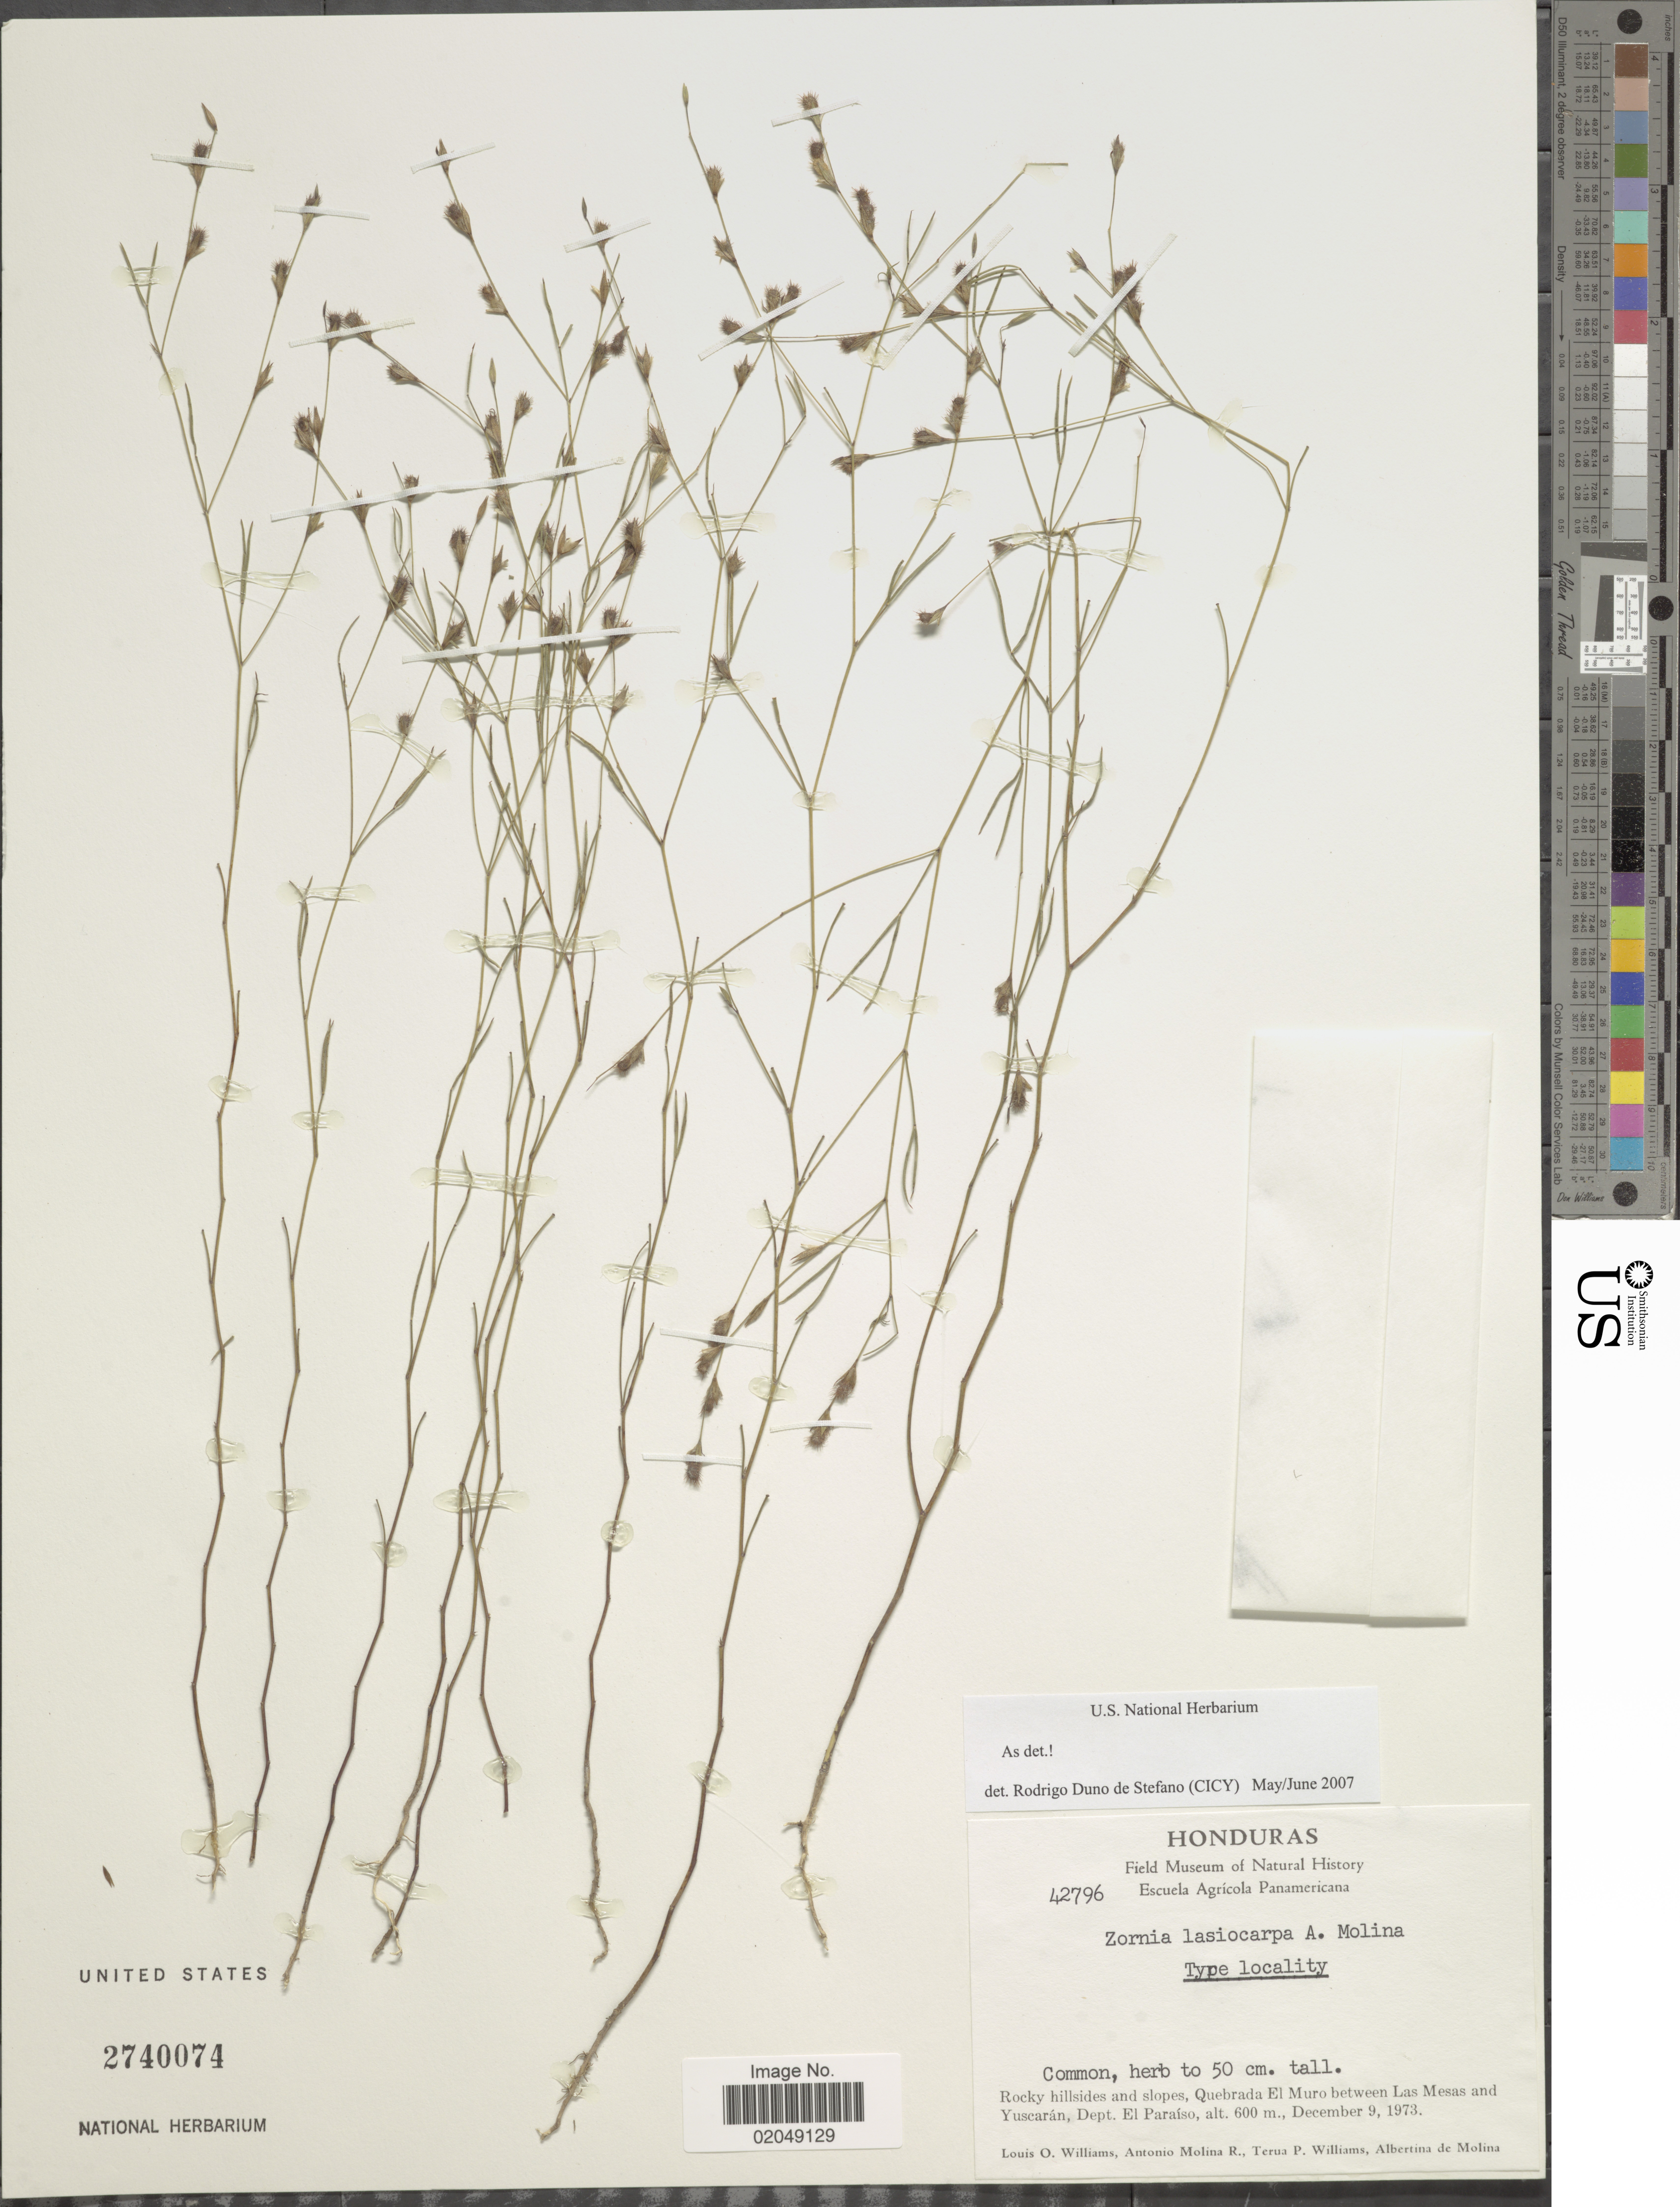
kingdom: Plantae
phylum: Tracheophyta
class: Magnoliopsida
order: Fabales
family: Fabaceae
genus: Zornia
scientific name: Zornia lasiocarpa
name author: Ant. Molina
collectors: L. O. Williams, A. Molina R., T. P. Williams & A. R. Molina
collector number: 42796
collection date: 1973-12-09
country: Honduras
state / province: El Paraíso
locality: Quebrada El Muro between Las Mesas and Yuscaran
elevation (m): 600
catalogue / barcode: US 2740074